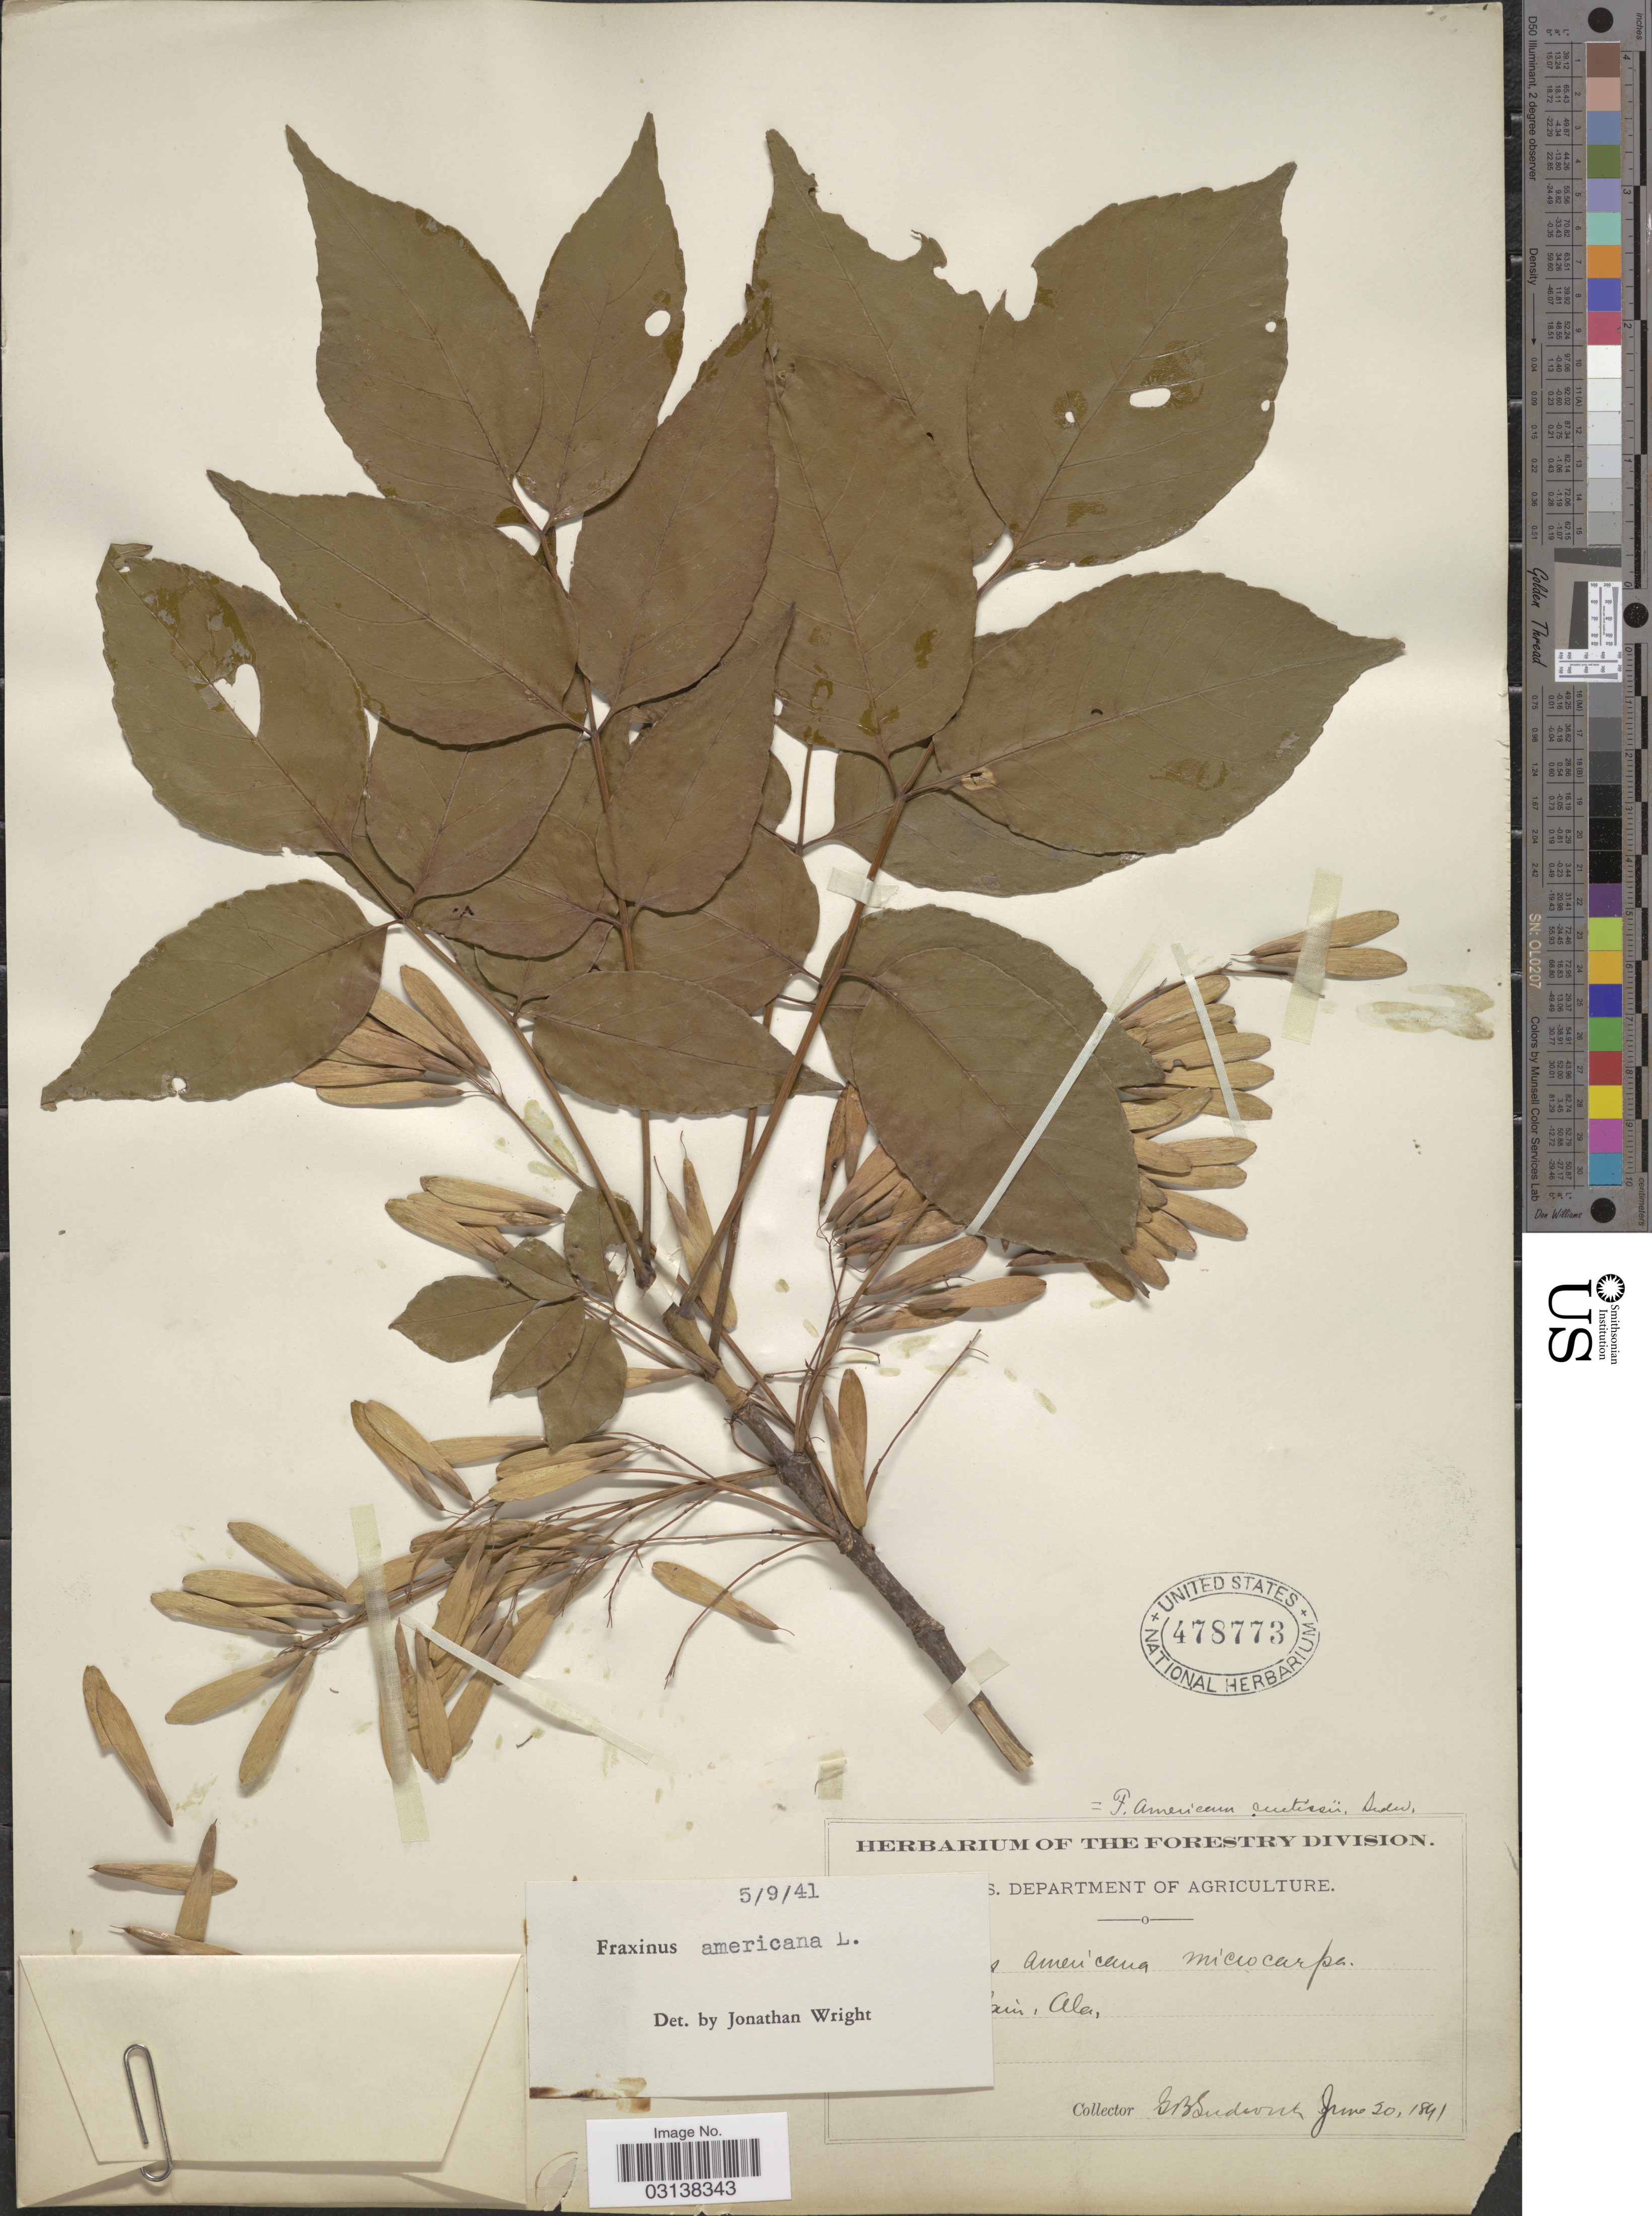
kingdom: Plantae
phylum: Tracheophyta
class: Magnoliopsida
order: Lamiales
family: Oleaceae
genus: Fraxinus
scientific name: Fraxinus americana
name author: L.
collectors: G. B. Sudworth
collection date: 1891-06-20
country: United States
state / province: Alabama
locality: [illegible text]ain.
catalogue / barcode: US 478773